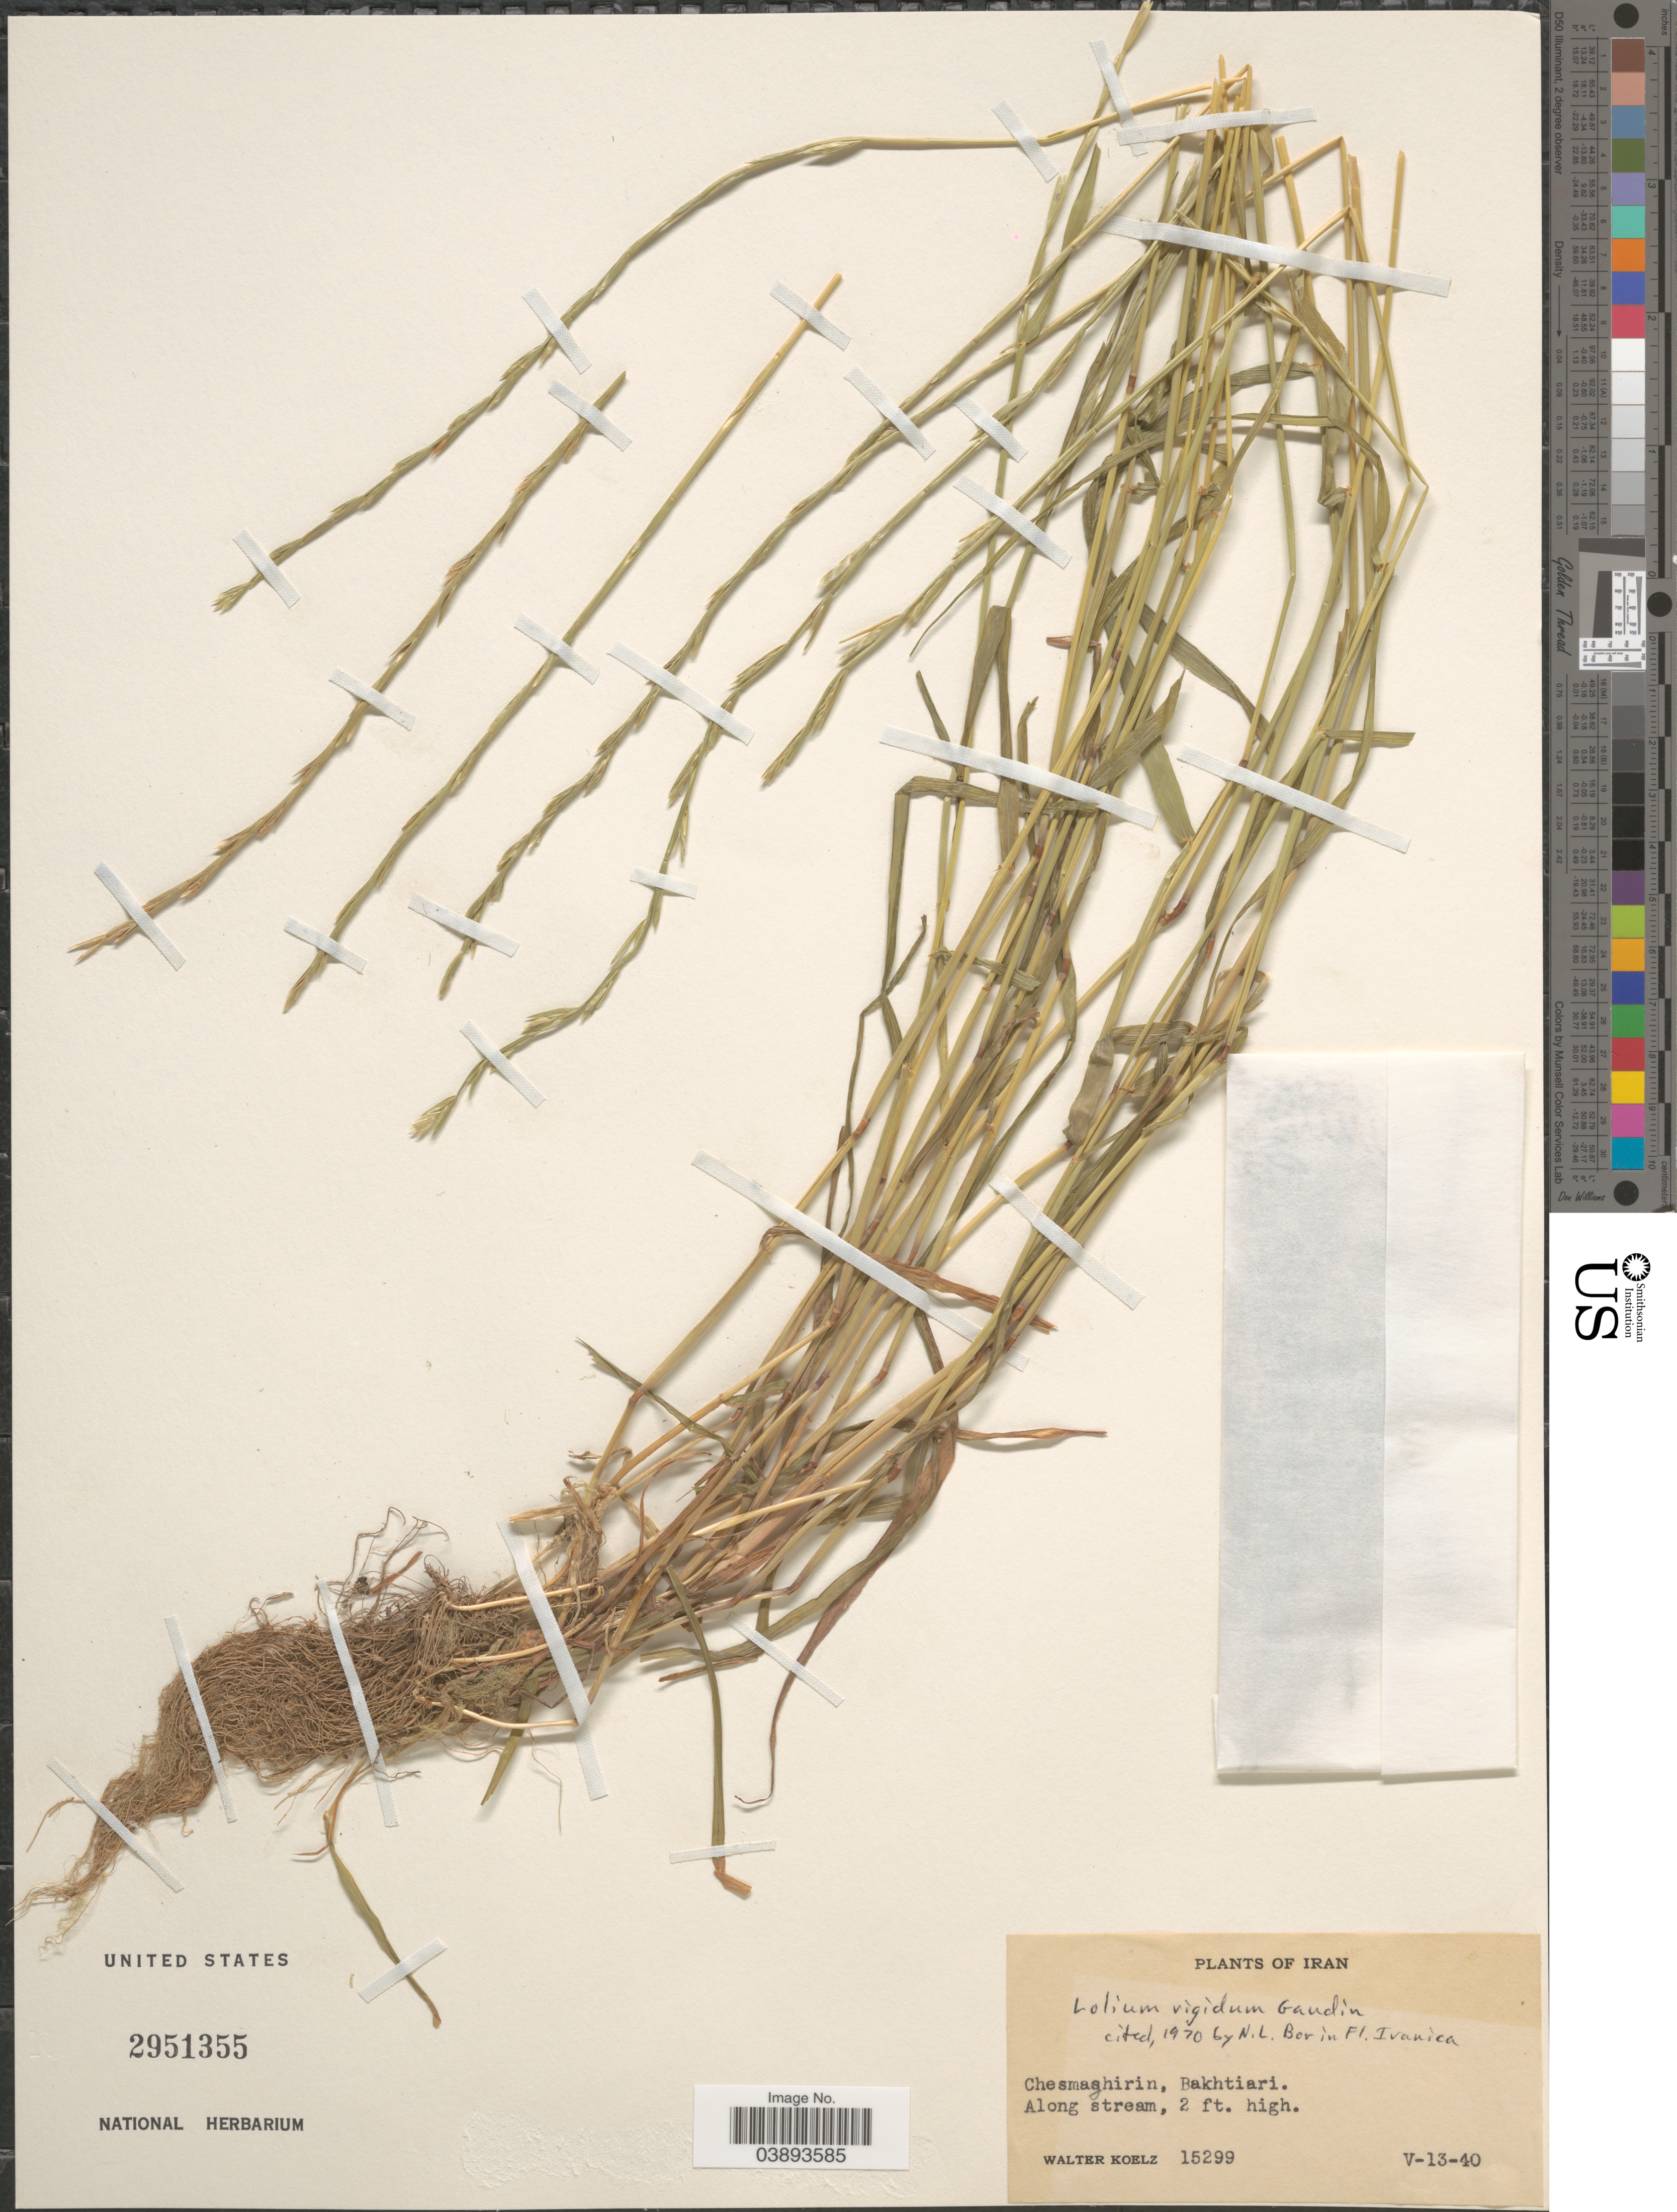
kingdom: Plantae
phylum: Tracheophyta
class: Liliopsida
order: Poales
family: Poaceae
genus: Lolium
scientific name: Lolium rigidum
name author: Gaudin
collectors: W. N. Koelz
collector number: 15299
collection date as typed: Transcribed d/m/y: 13/5/40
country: Iran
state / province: Chahar Mahaal and Bakhtiari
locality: Chesmaghirin, Bakhtiari. Along stream.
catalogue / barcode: US 2951355